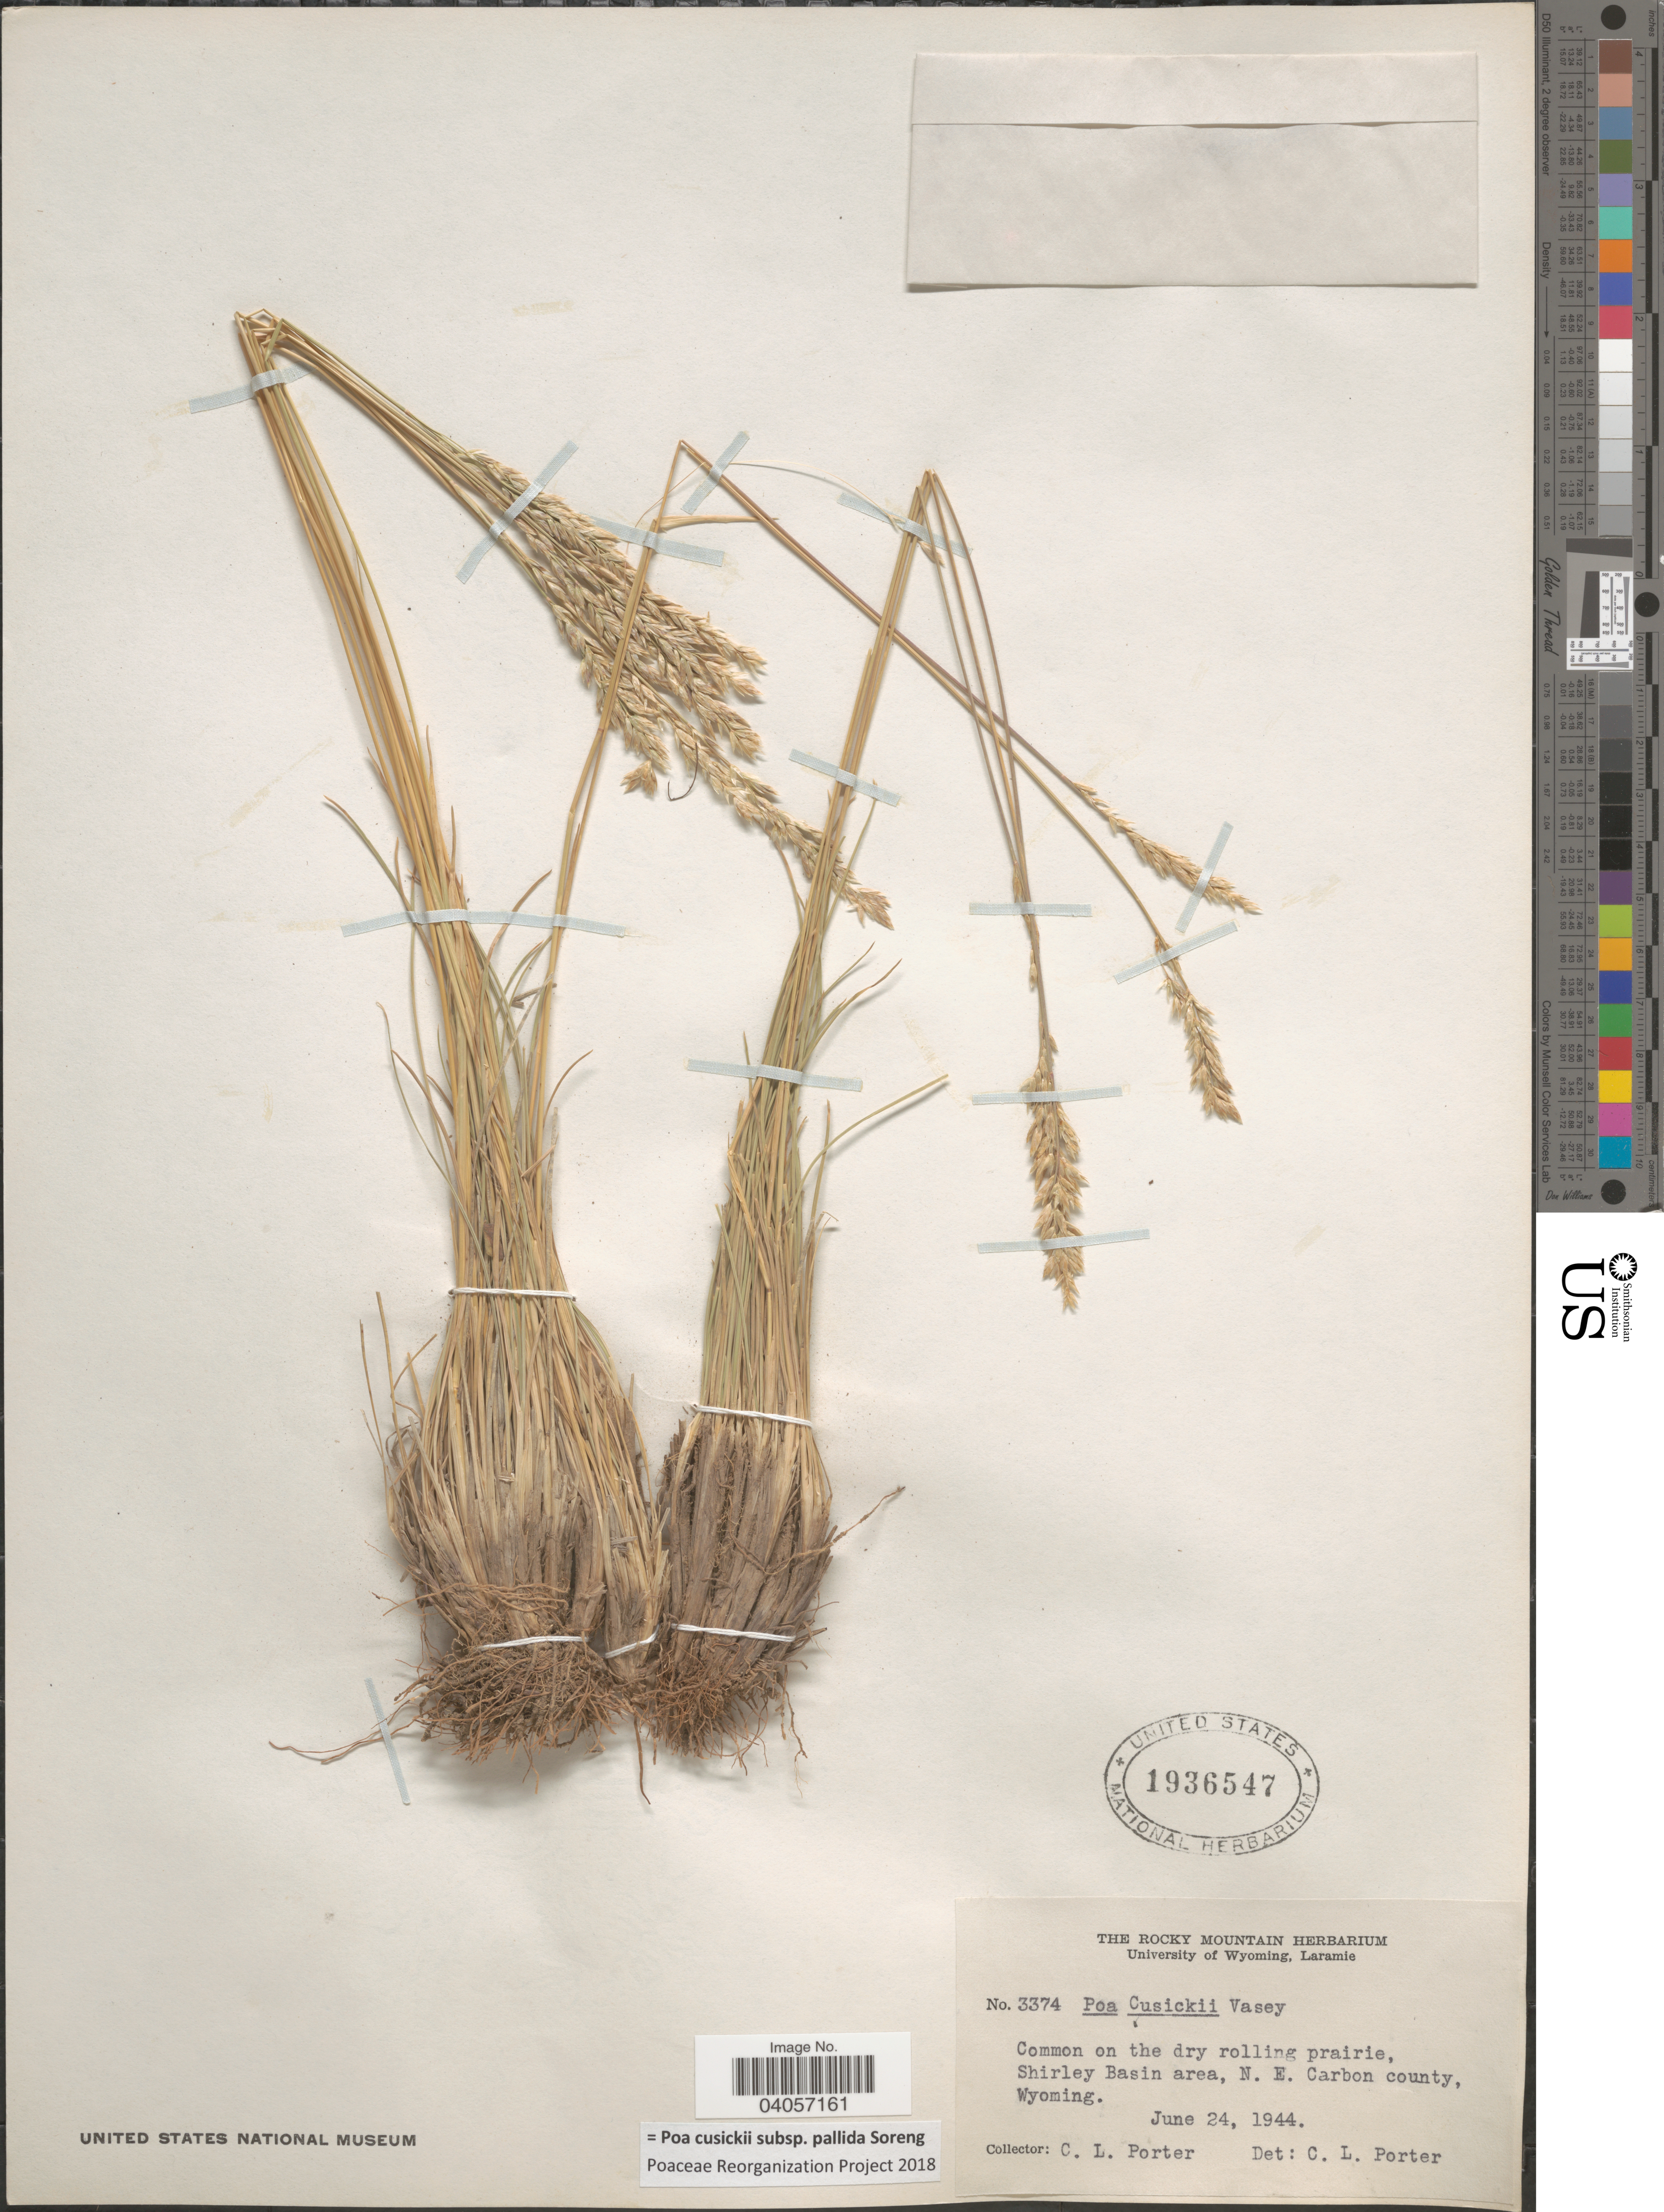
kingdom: Plantae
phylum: Tracheophyta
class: Liliopsida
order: Poales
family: Poaceae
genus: Poa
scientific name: Poa cusickii subsp. pallida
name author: Soreng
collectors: C. L. Porter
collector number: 3374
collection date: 1944-06-24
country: United States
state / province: Wyoming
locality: Common on the dry rolling prairie, Shirley Basin area, N.E. Carbon county.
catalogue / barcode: US 1936547